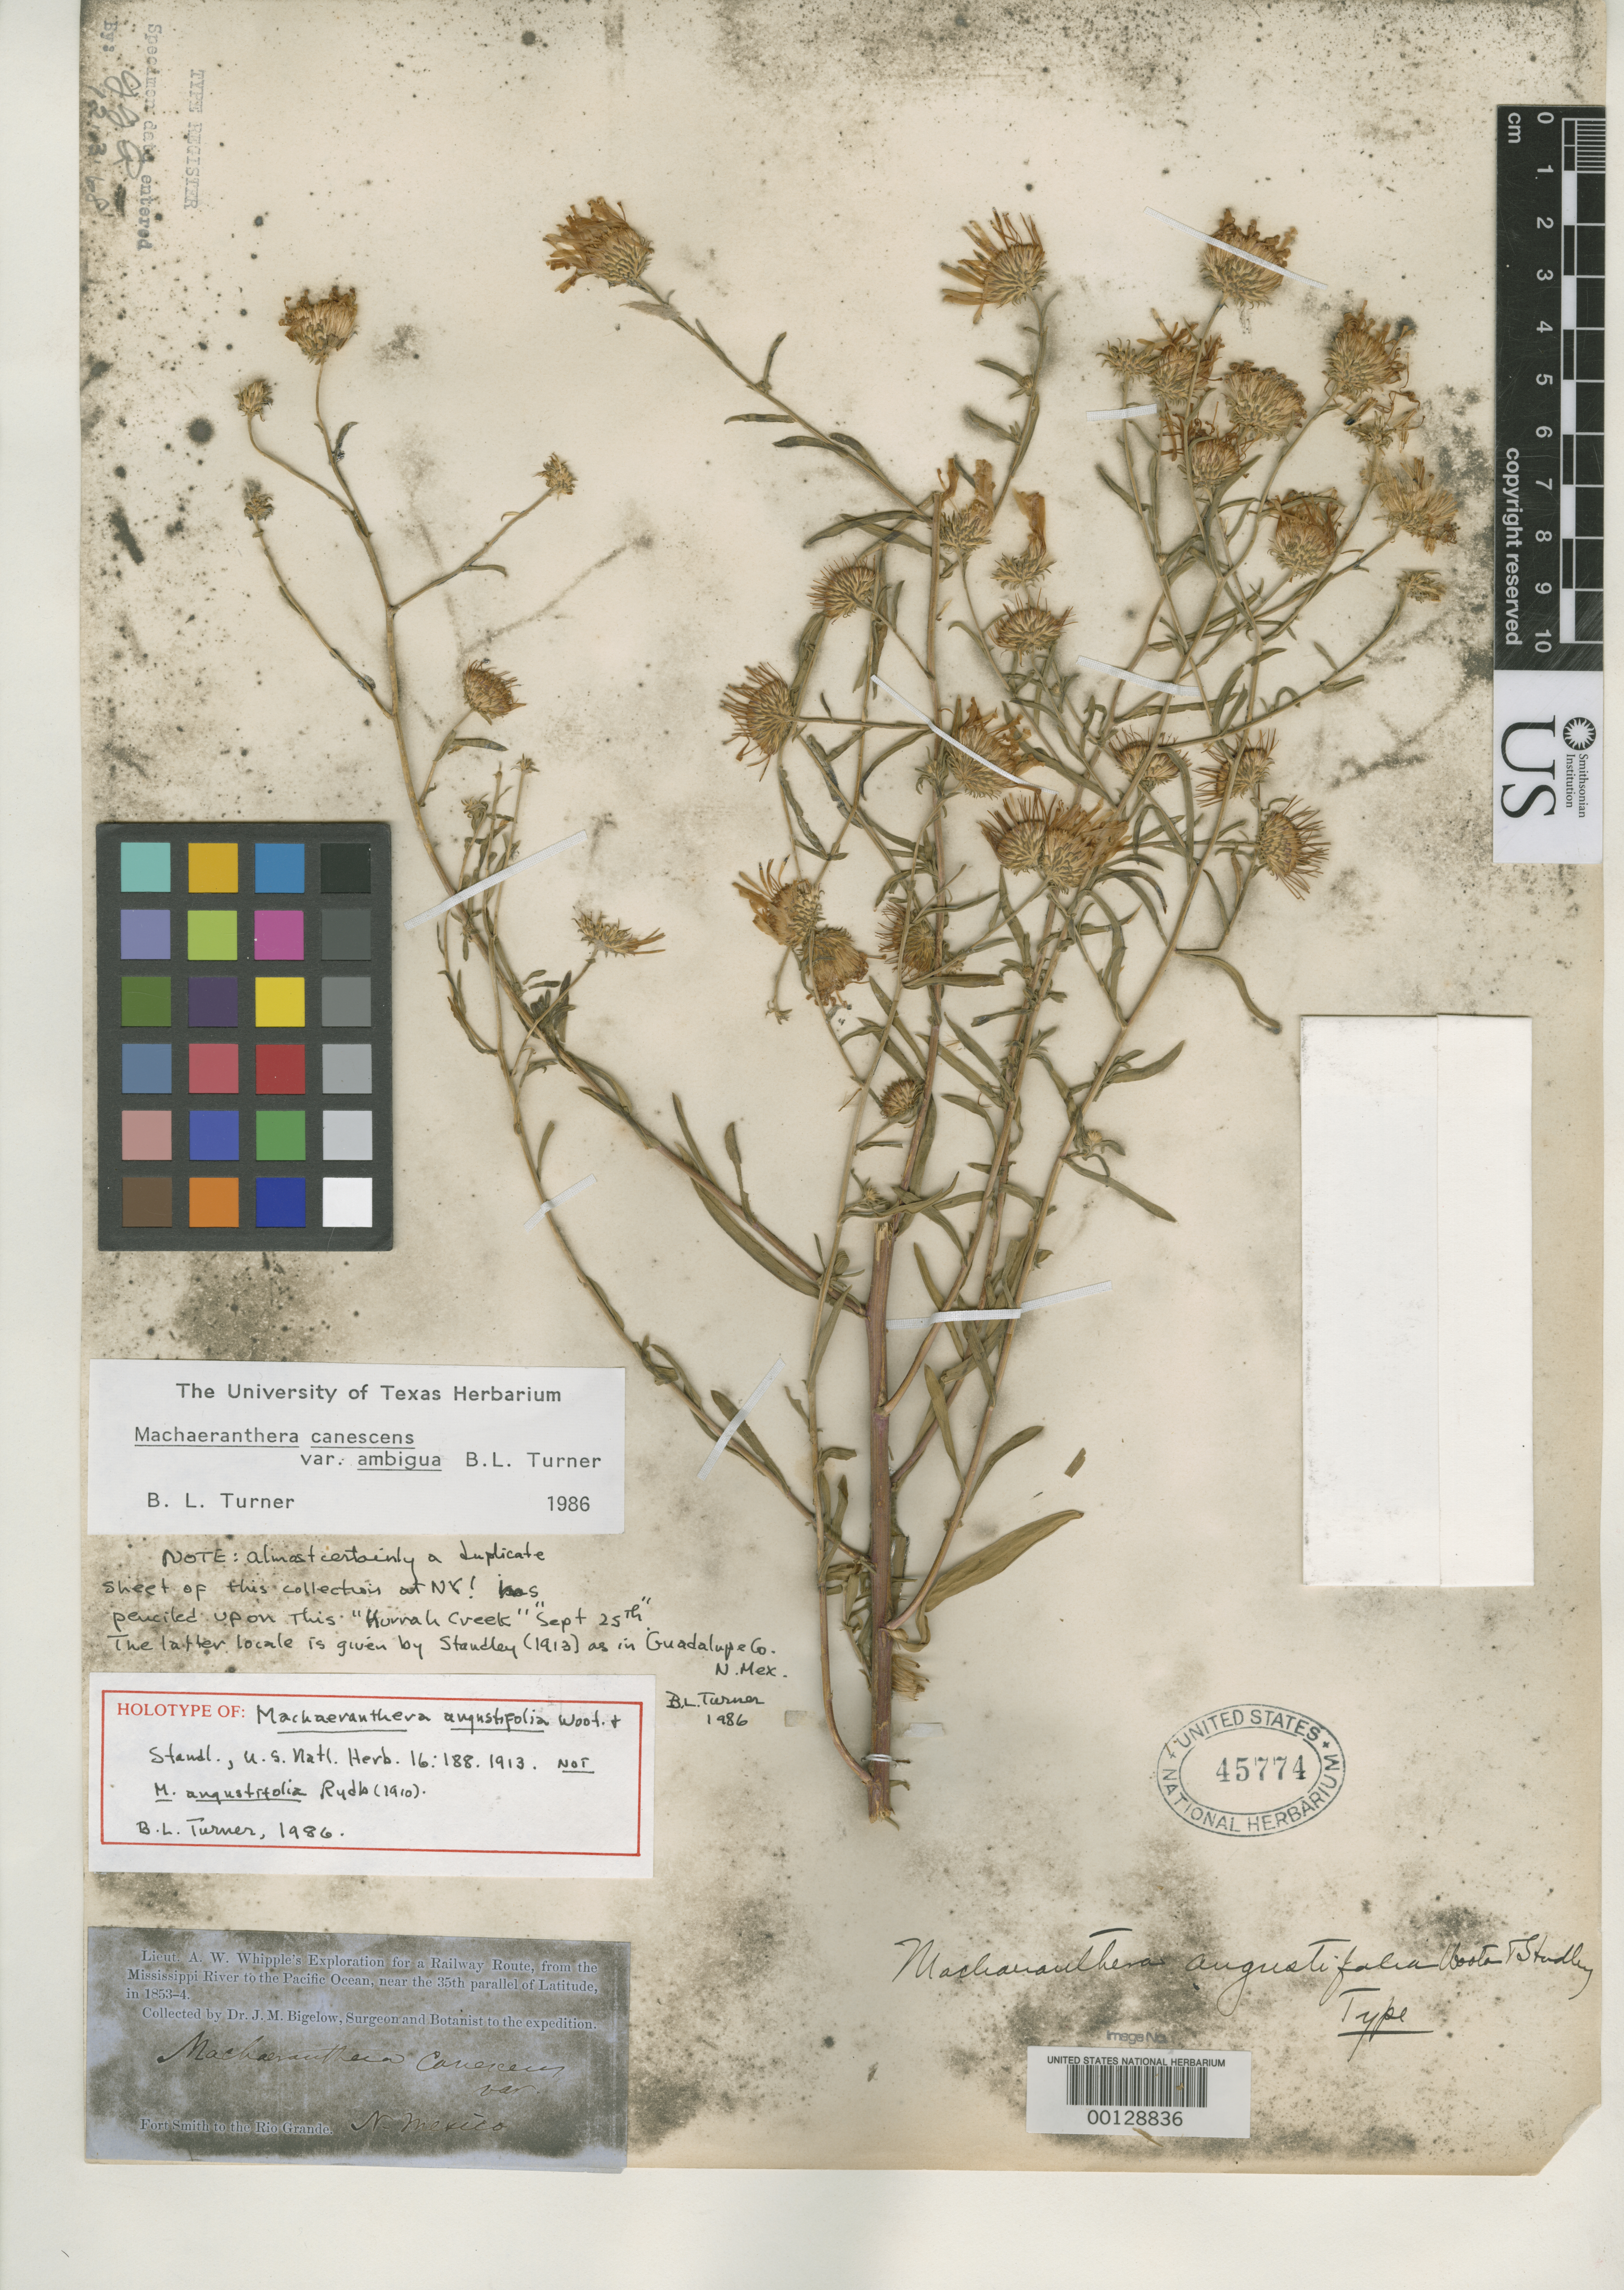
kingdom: Plantae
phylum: Tracheophyta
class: Magnoliopsida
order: Asterales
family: Asteraceae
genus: Machaeranthera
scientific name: Machaeranthera angustifolia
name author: Wooton & Standl.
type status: Holotype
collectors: J. M. Bigelow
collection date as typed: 1853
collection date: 1853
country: United States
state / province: New Mexico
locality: Sandia Mts.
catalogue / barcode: US 45774